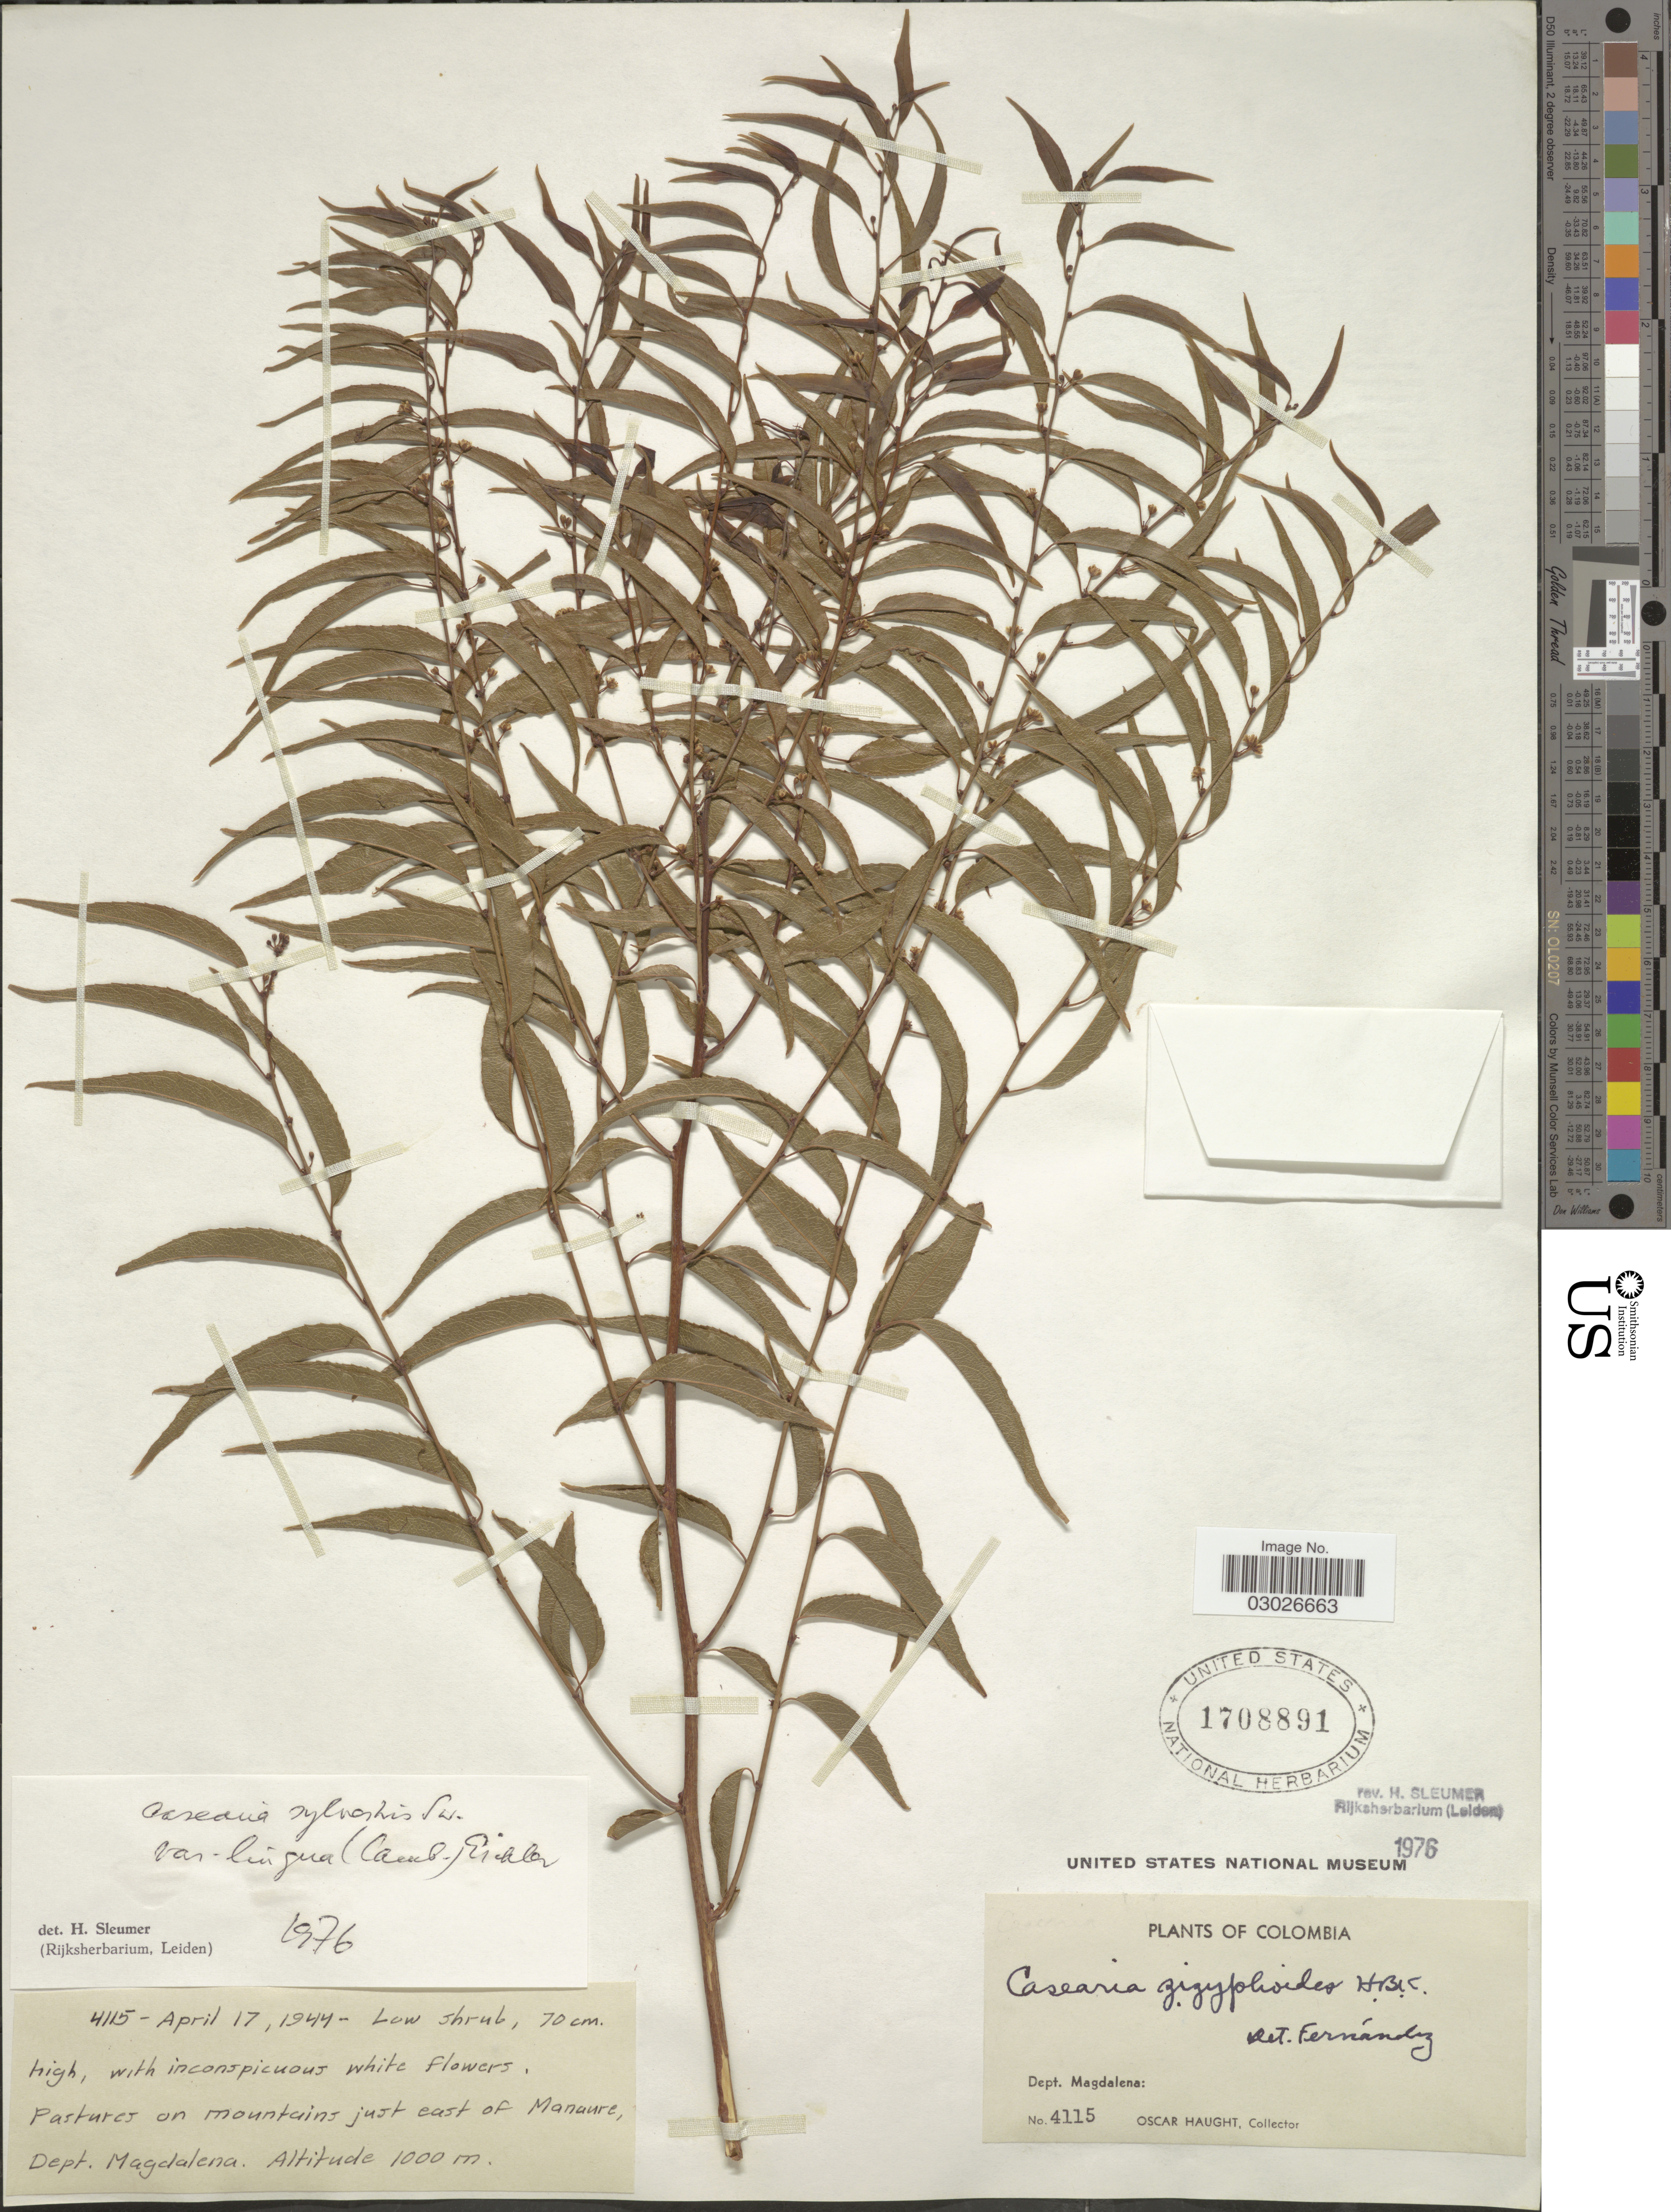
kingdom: Plantae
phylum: Tracheophyta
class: Magnoliopsida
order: Malpighiales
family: Salicaceae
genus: Casearia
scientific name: Casearia sylvestris var. lingua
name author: (Cambess.) Eichler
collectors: O. L. Haught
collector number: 4115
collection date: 1944-04-17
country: Colombia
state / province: Magdalena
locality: Dept. Magdalena: Pastures on mountains just east of Manaure, Dept. Magdalena.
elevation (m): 1000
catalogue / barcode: US 1708891